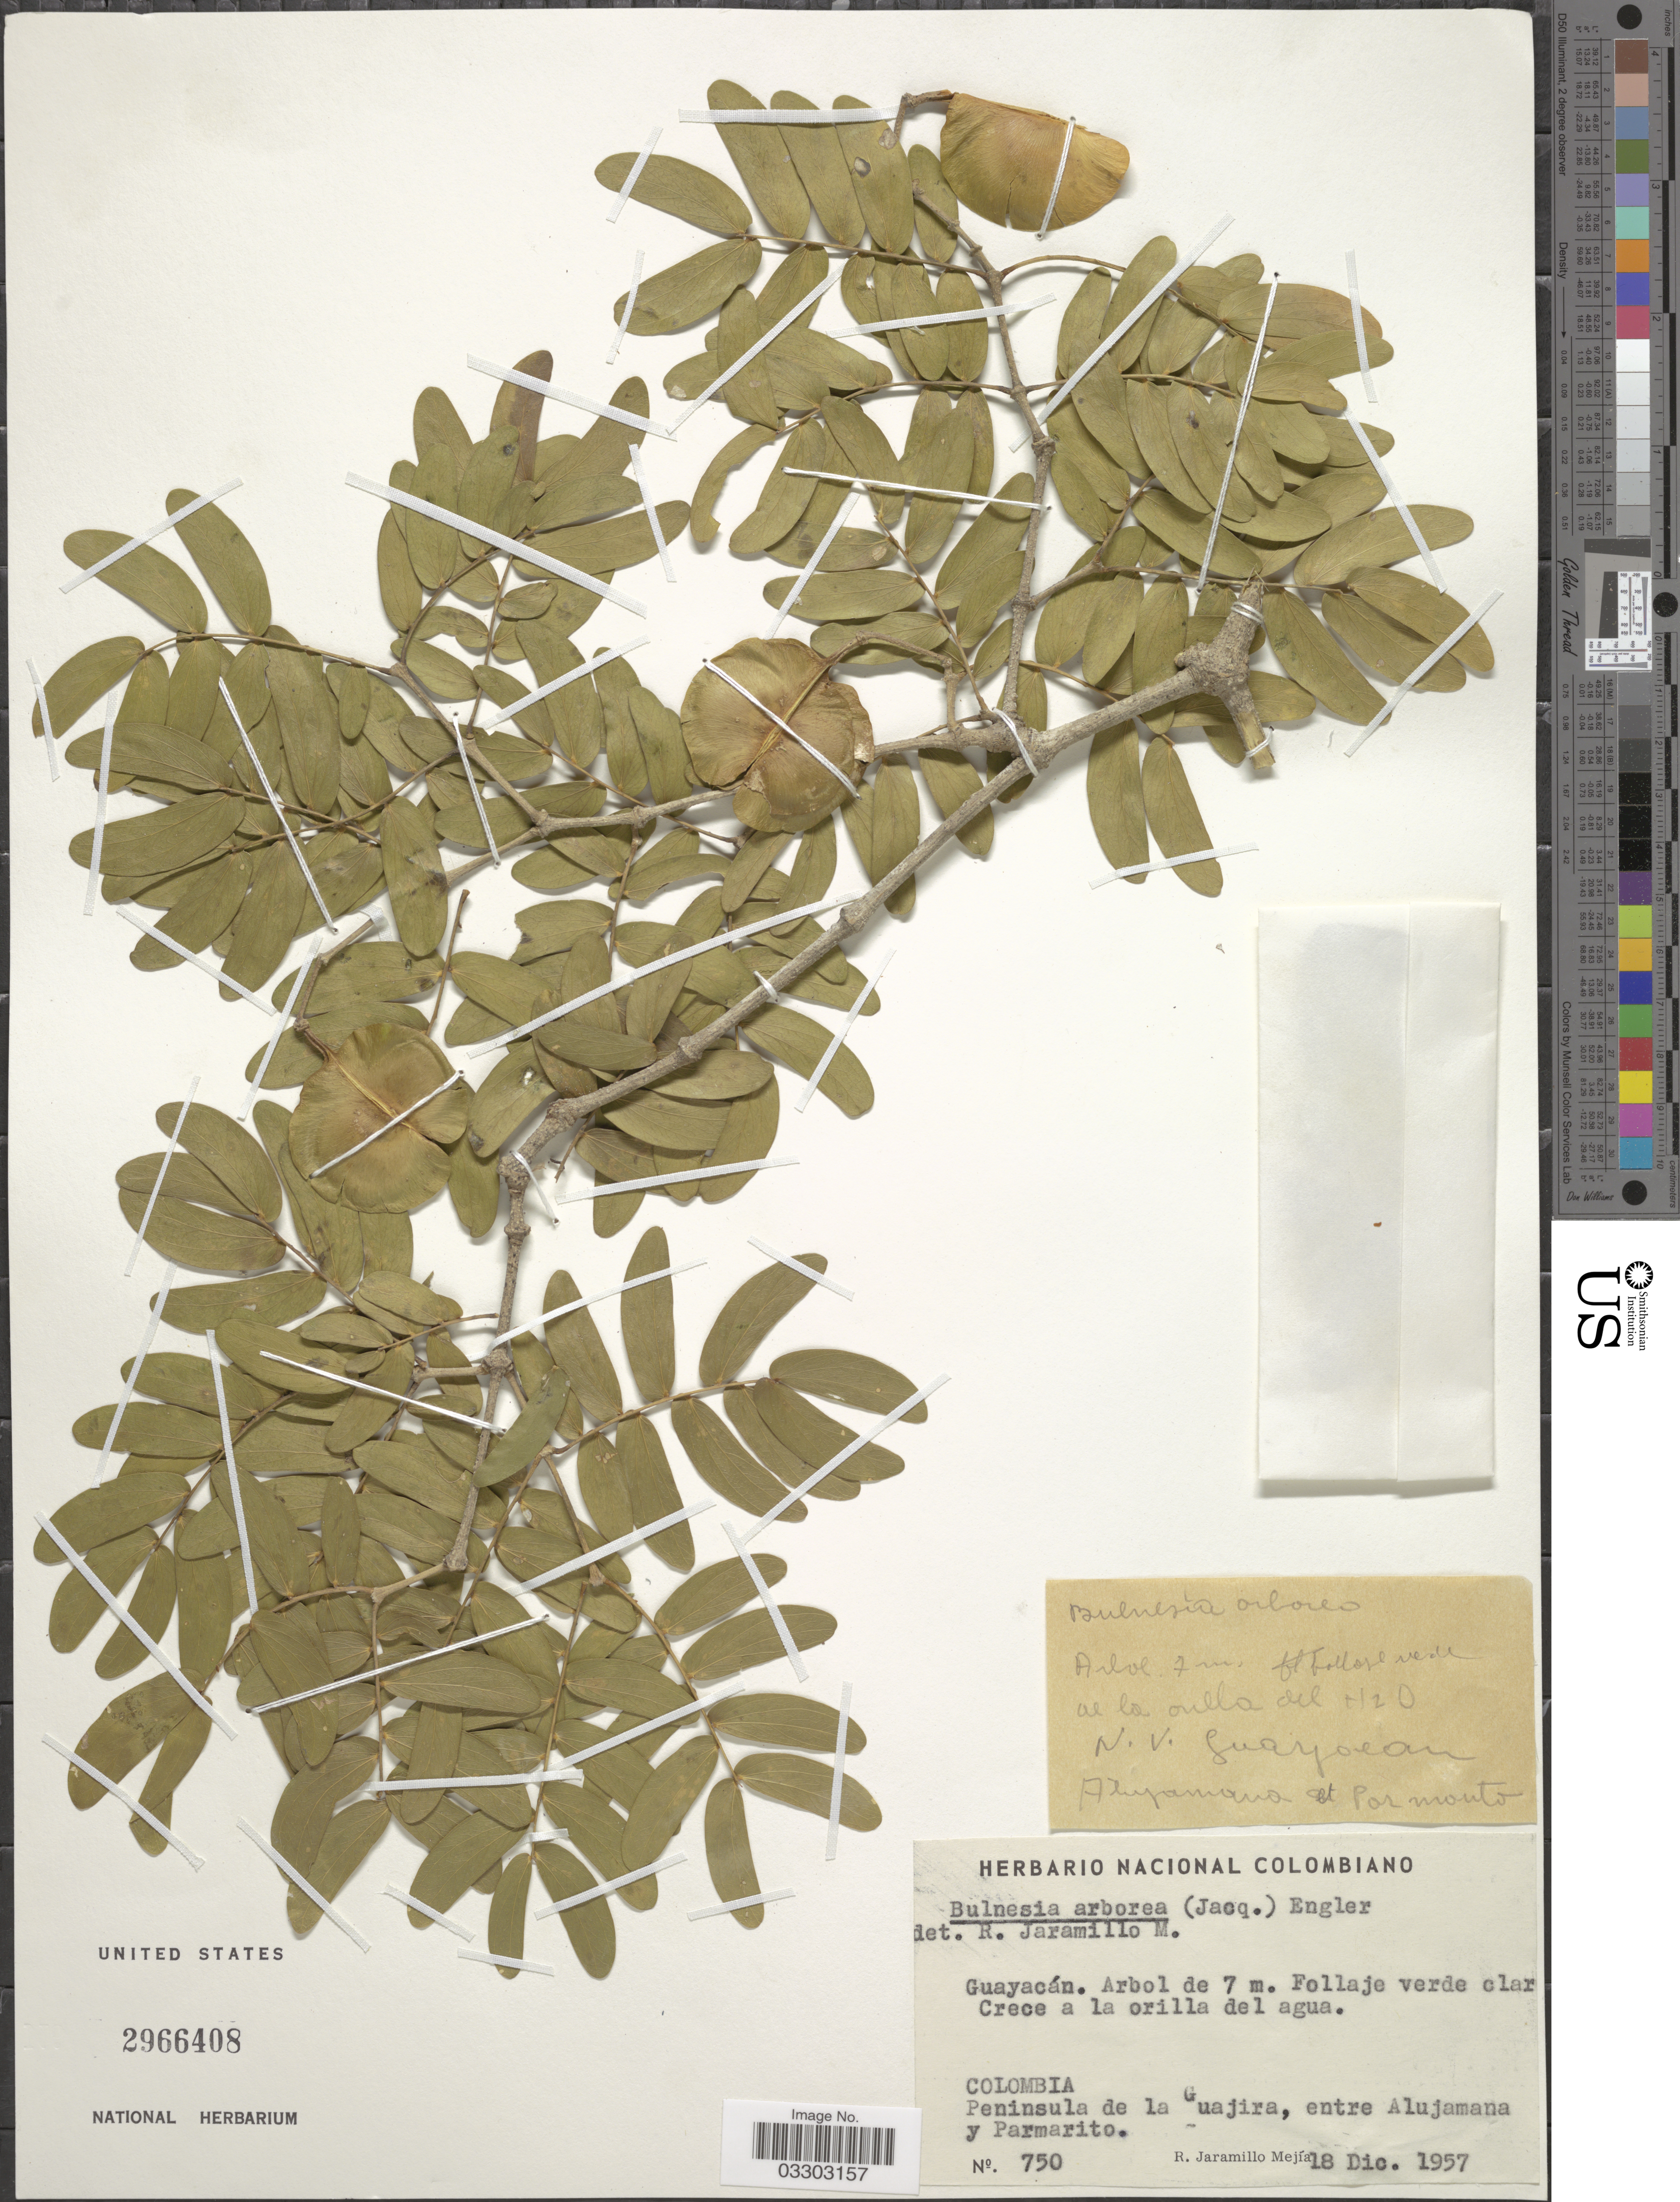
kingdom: Plantae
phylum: Tracheophyta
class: Magnoliopsida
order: Zygophyllales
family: Zygophyllaceae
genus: Gonopterodendron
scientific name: Gonopterodendron arboreum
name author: (Jacq.) Godoy-Bürki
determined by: U.S. National Herbarium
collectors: R. Jaramillo M.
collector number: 750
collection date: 1957-12-18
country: Colombia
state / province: La Guajira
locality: Crece a la orilla del agua. Peninsula de la Cuajira, entre Alujamana y Parmarito.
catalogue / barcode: US 2966408